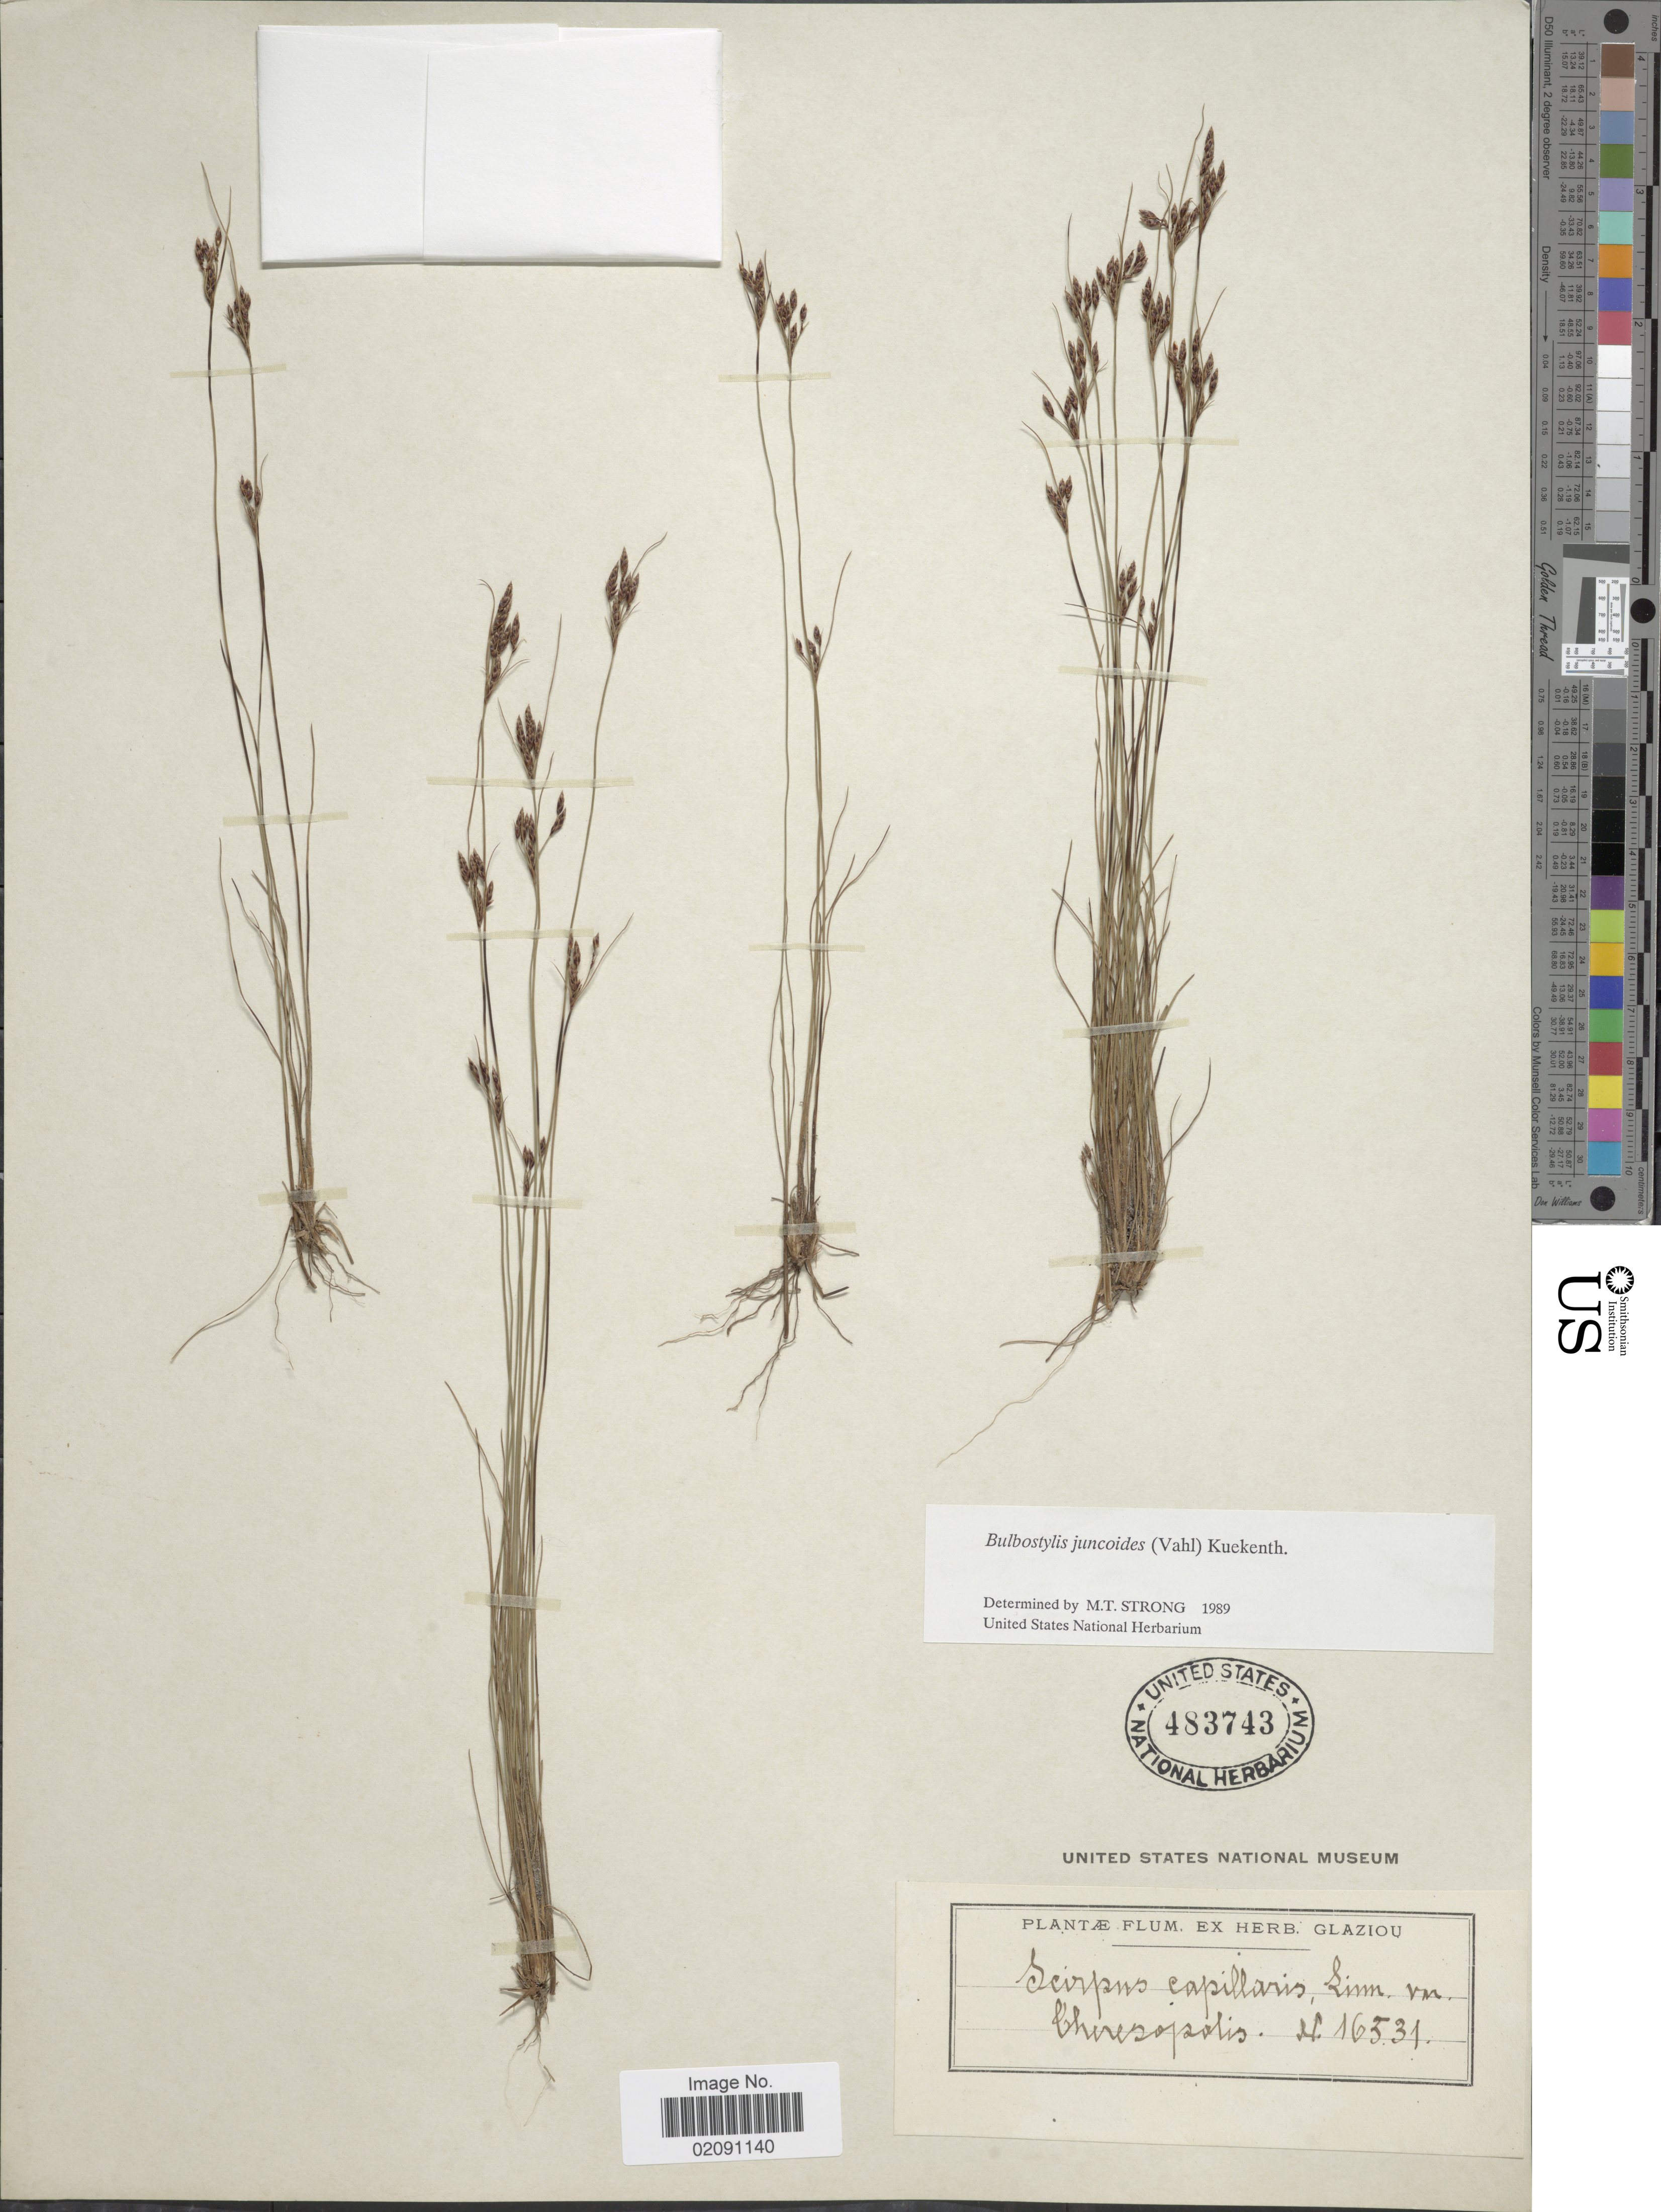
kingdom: Plantae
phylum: Tracheophyta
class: Liliopsida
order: Poales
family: Cyperaceae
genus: Bulbostylis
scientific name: Bulbostylis juncoides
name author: (Vahl) Kük. ex Herter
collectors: ex herb. Glaziou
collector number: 16531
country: Greece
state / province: East Macedonia and Thrace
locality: Theresópolis (Teresópolis )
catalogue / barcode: US 483743